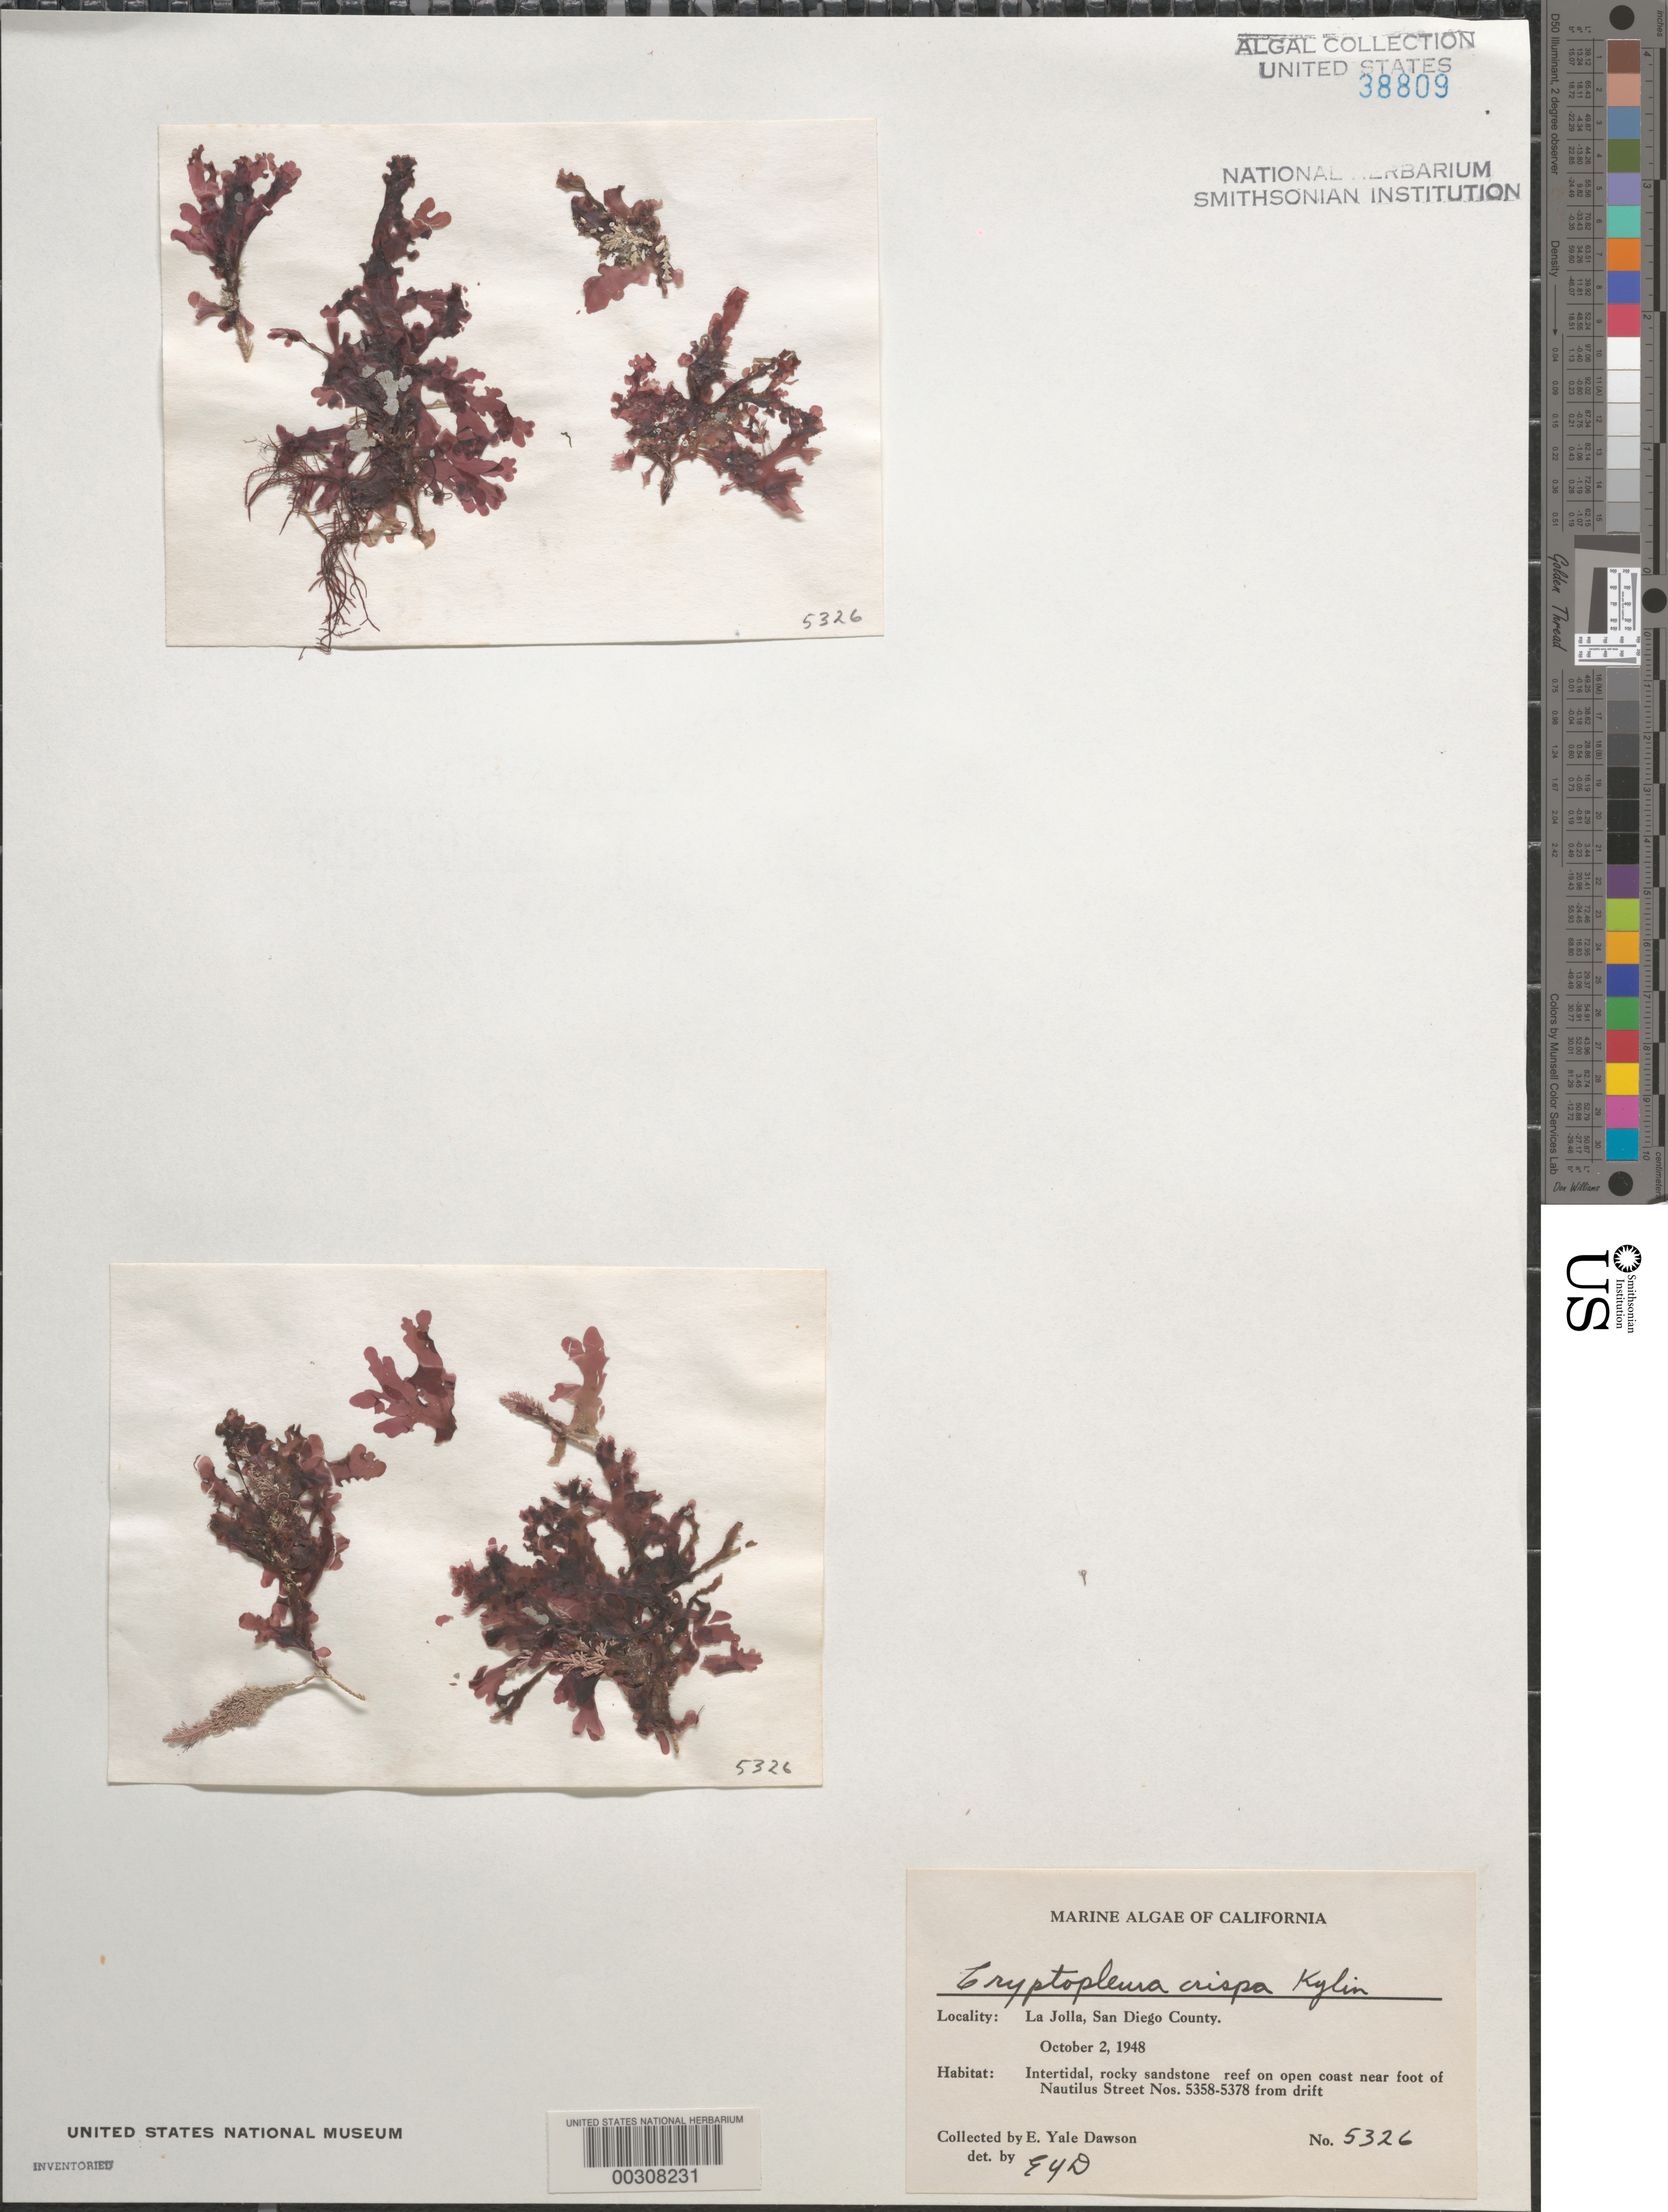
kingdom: Plantae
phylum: Rhodophyta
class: Florideophyceae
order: Ceramiales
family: Delesseriaceae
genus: Cryptopleura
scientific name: Cryptopleura crispa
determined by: Dawson, E. Y.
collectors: E. Y. Dawson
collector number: EYD 5326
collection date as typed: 02 Oct 1948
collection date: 1948-10-02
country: United States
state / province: California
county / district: San Diego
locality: La Jolla, near foot of Nautilus Street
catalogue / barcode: US 38809